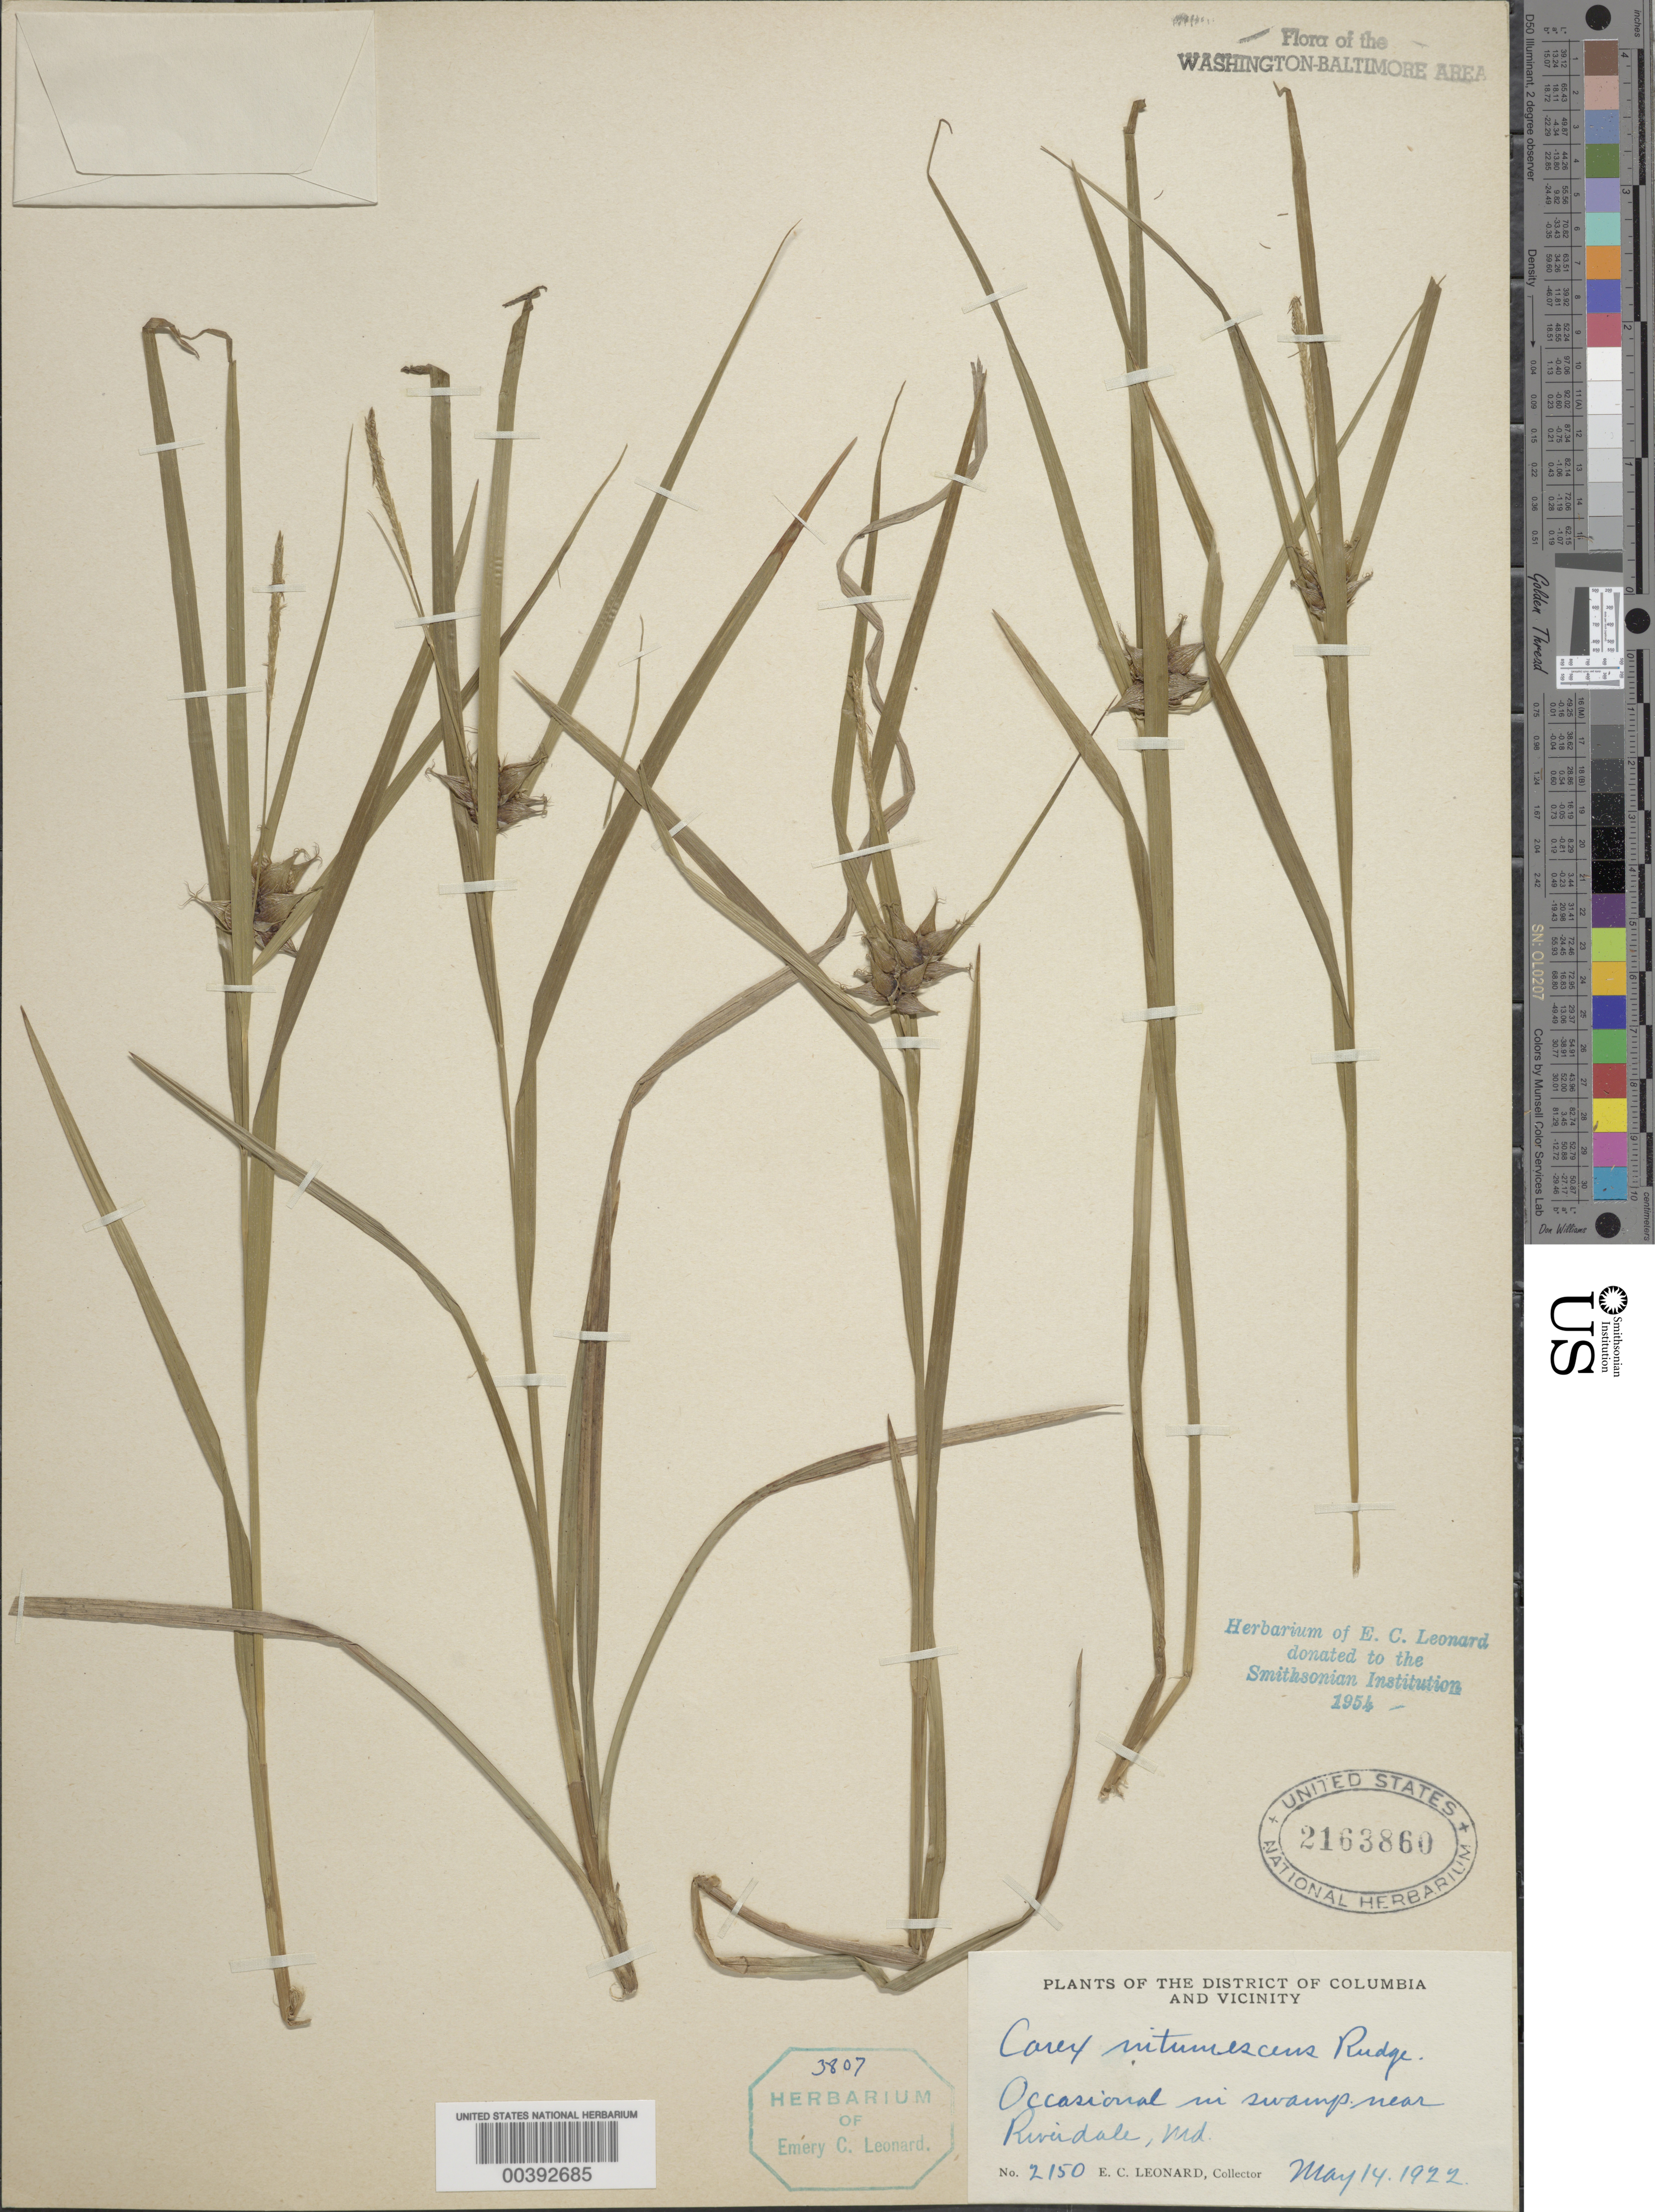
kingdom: Plantae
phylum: Tracheophyta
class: Liliopsida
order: Poales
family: Cyperaceae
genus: Carex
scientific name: Carex intumescens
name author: Rudge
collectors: E. C. Leonard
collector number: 2150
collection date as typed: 14 May 1922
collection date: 1922-05-14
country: United States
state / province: Maryland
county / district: Prince George's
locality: Riverdale vicinity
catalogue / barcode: US 2163860